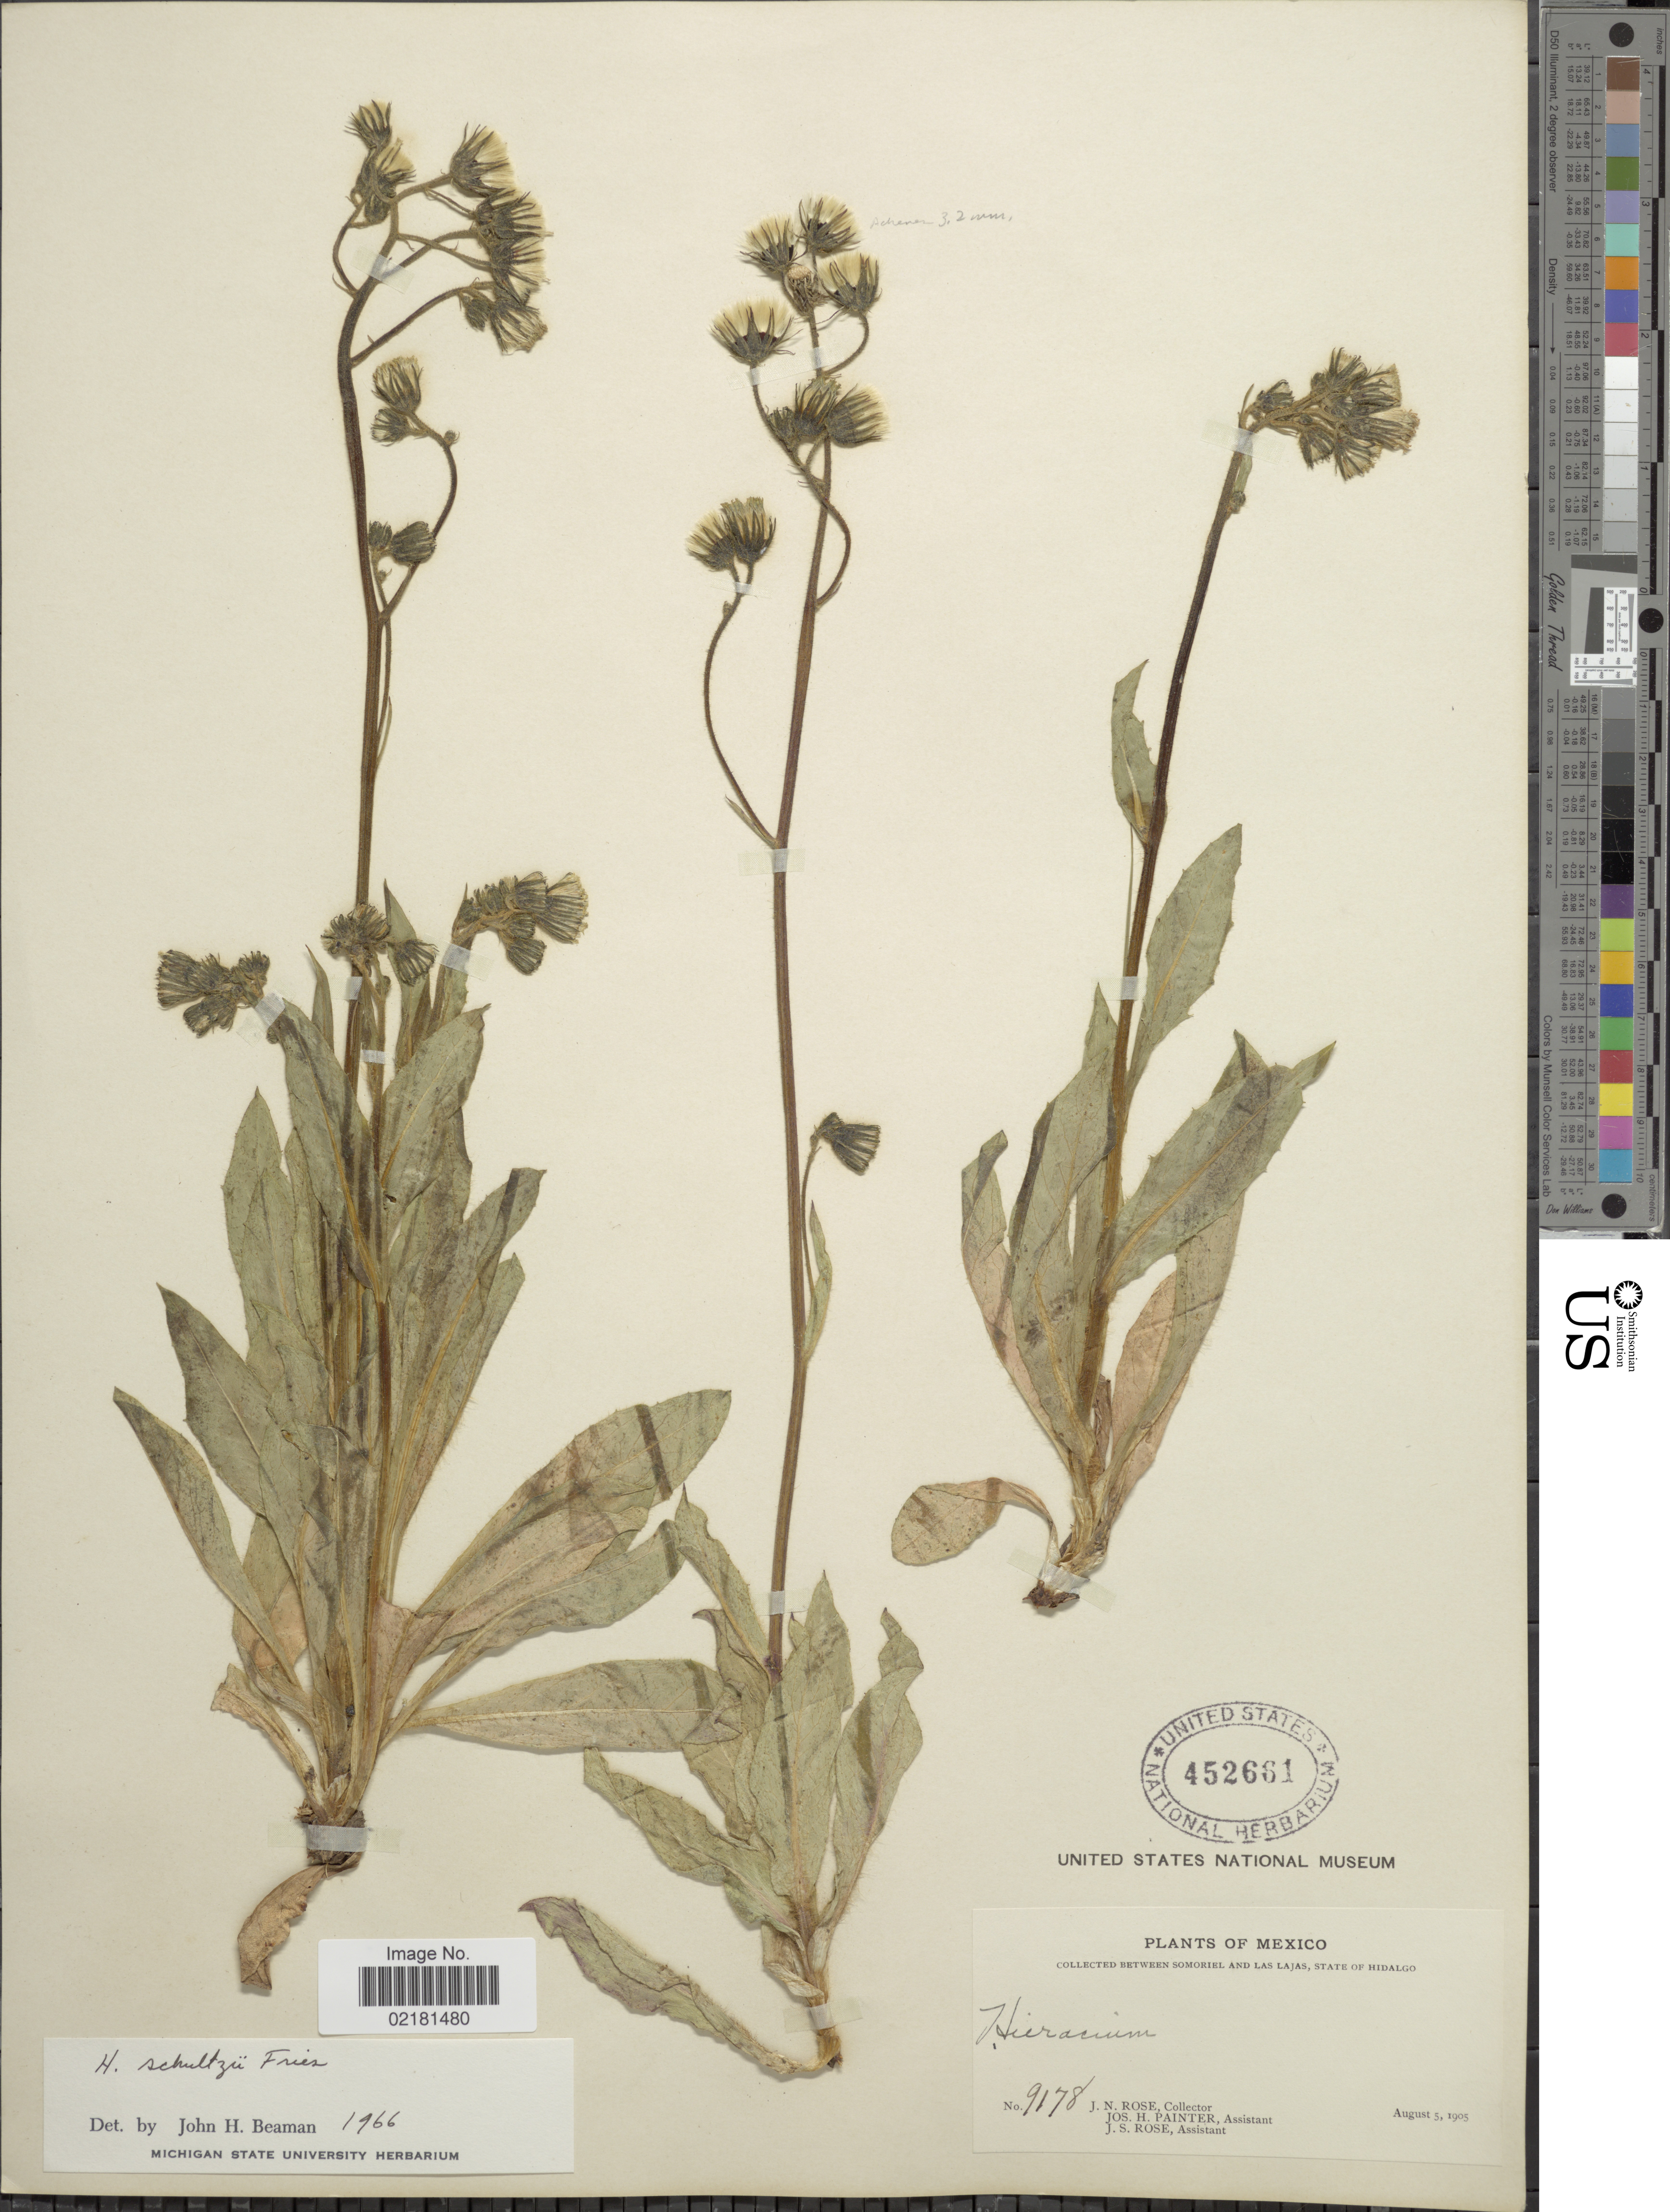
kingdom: Plantae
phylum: Tracheophyta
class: Magnoliopsida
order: Asterales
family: Asteraceae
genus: Hieracium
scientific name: Hieracium schultzii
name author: Fr.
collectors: J. N. Rose, J. H. Painter & J. S. Rose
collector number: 9178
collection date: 1905-08-05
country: Mexico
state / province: Hidalgo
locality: Between Somoriel and Las Lajas.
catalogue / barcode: US 452661